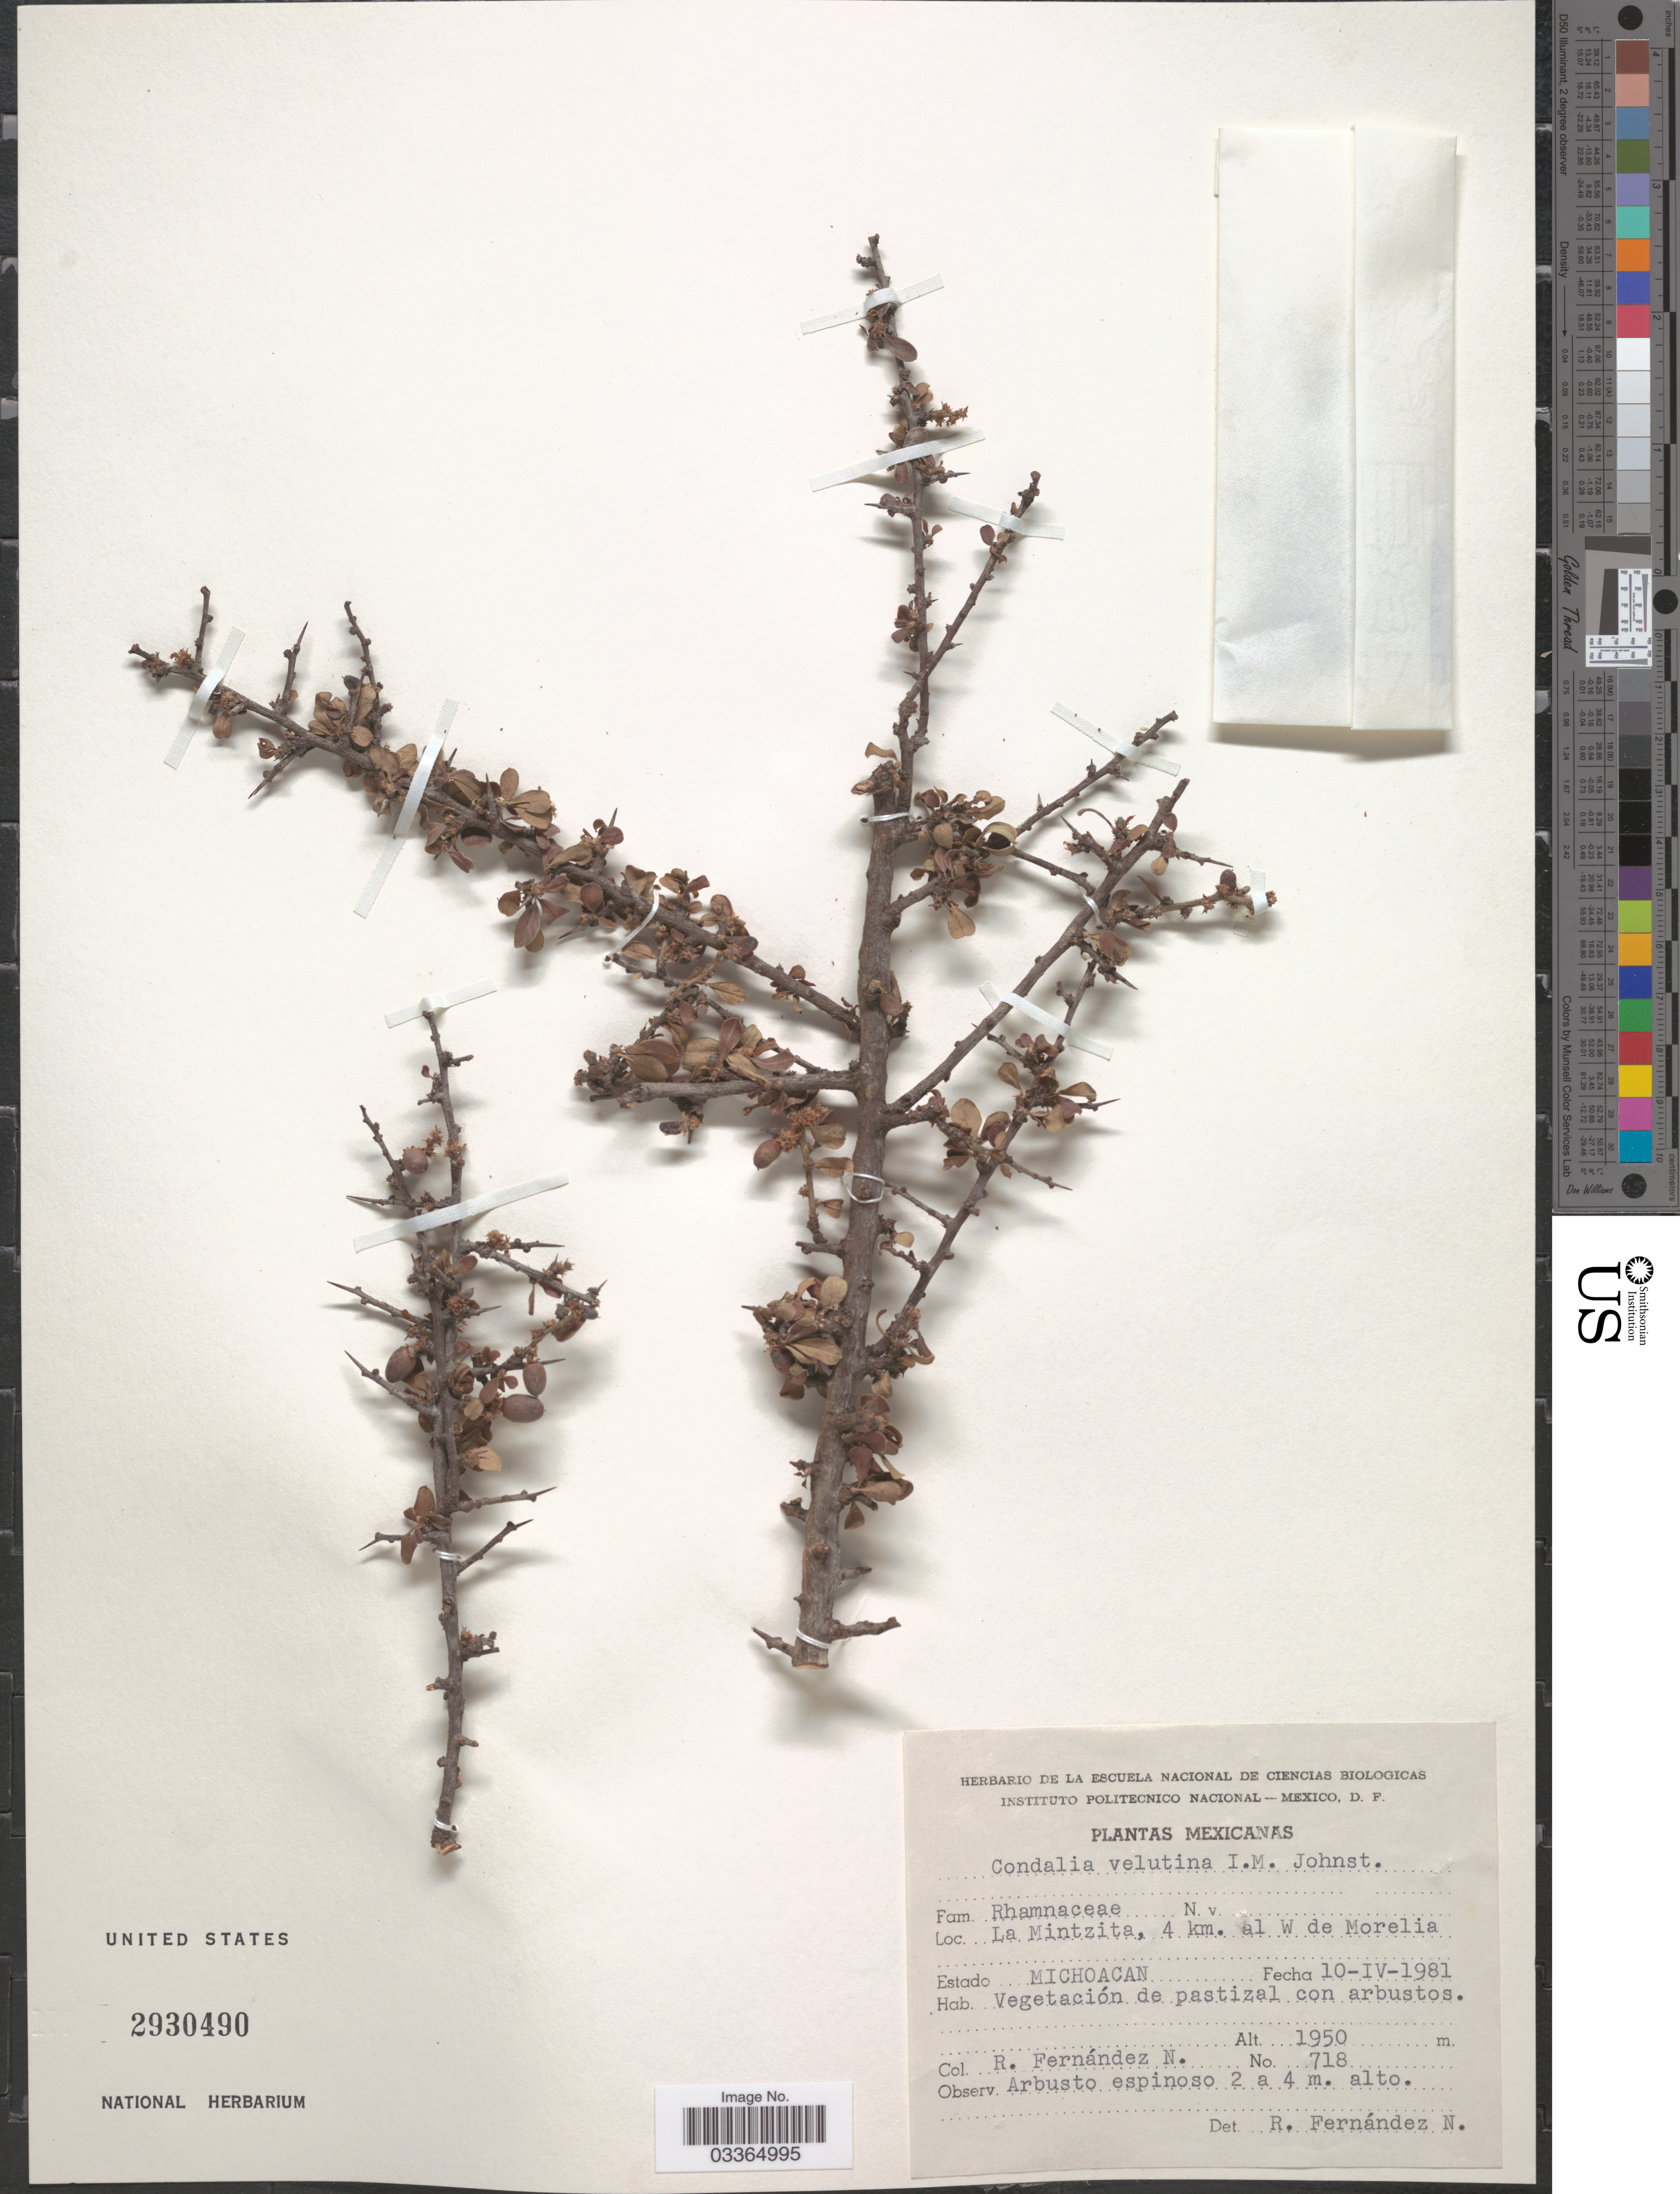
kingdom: Plantae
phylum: Tracheophyta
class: Magnoliopsida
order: Rosales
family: Rhamnaceae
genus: Condalia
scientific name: Condalia velutina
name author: I.M. Johnst.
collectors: R. Fernández Nava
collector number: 718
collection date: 1981-04-10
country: Mexico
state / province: Michoacán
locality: La Mintzita, 4 km. al W de Morelia.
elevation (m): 1950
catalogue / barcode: US 2930490